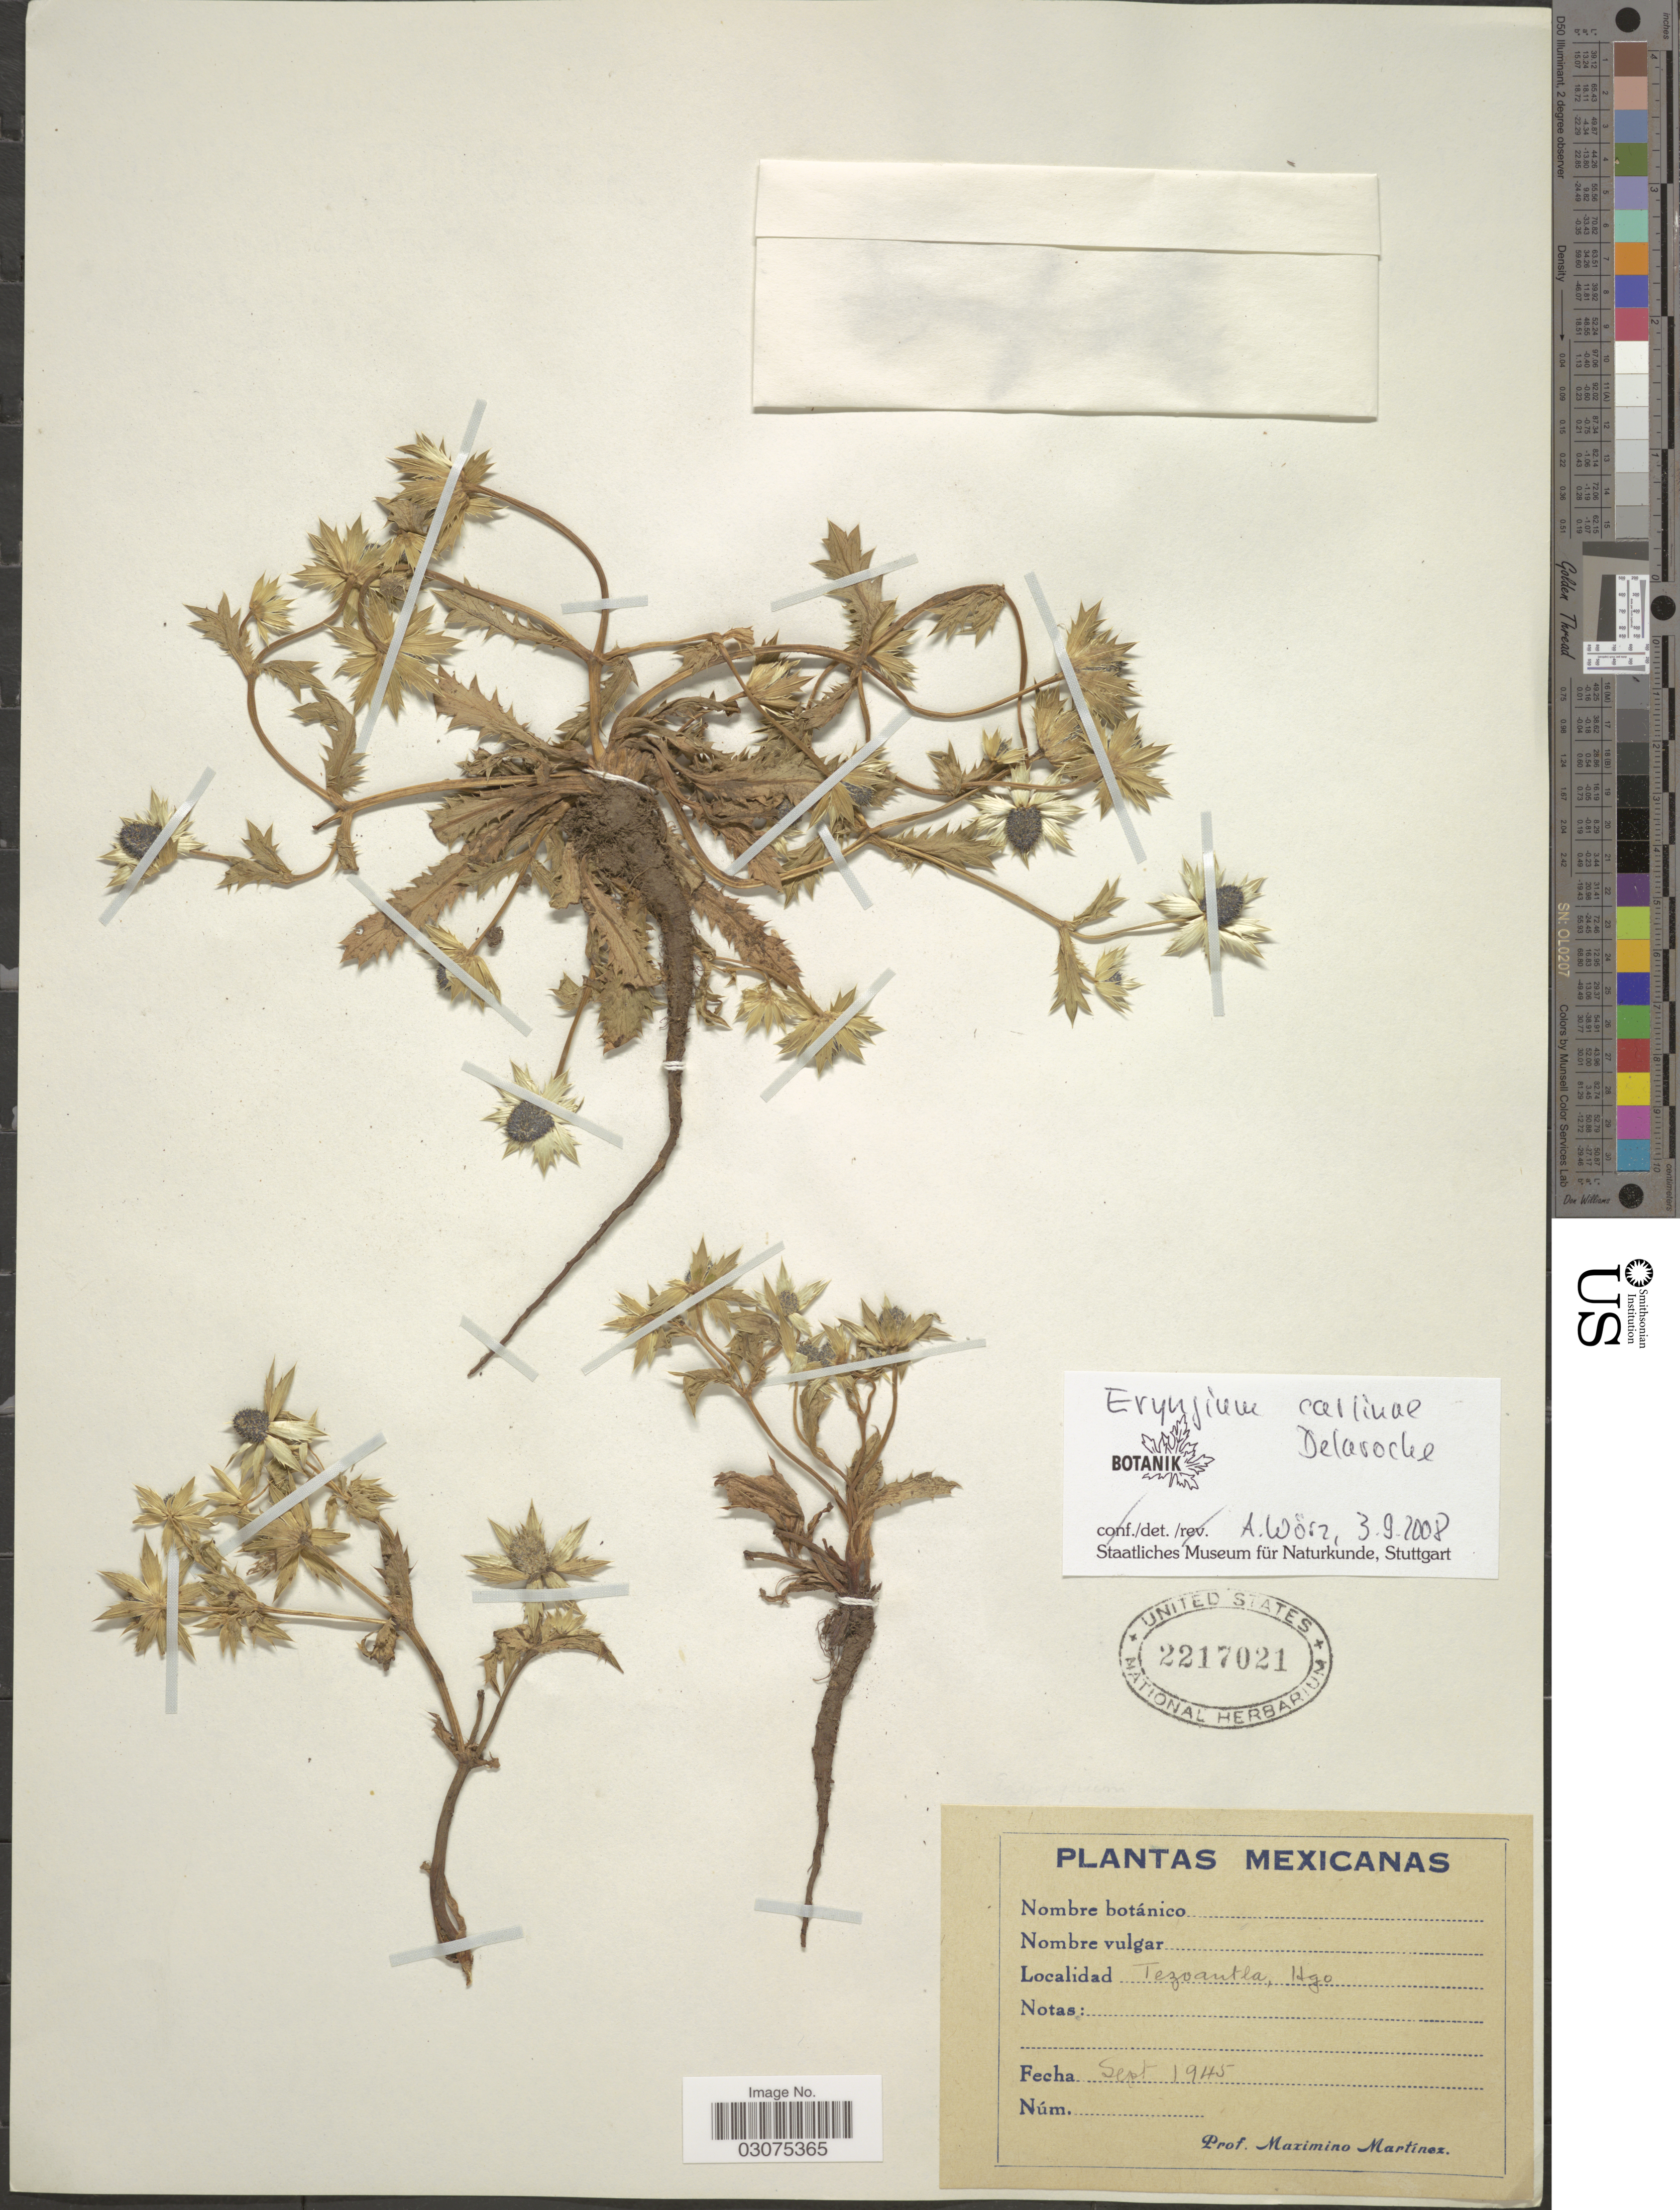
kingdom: Plantae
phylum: Tracheophyta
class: Magnoliopsida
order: Apiales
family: Apiaceae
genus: Eryngium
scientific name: Eryngium carlinae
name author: F. Delaroche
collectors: M. Martínez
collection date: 1945-09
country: Mexico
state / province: Hidalgo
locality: Tezoantla.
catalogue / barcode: US 2217021